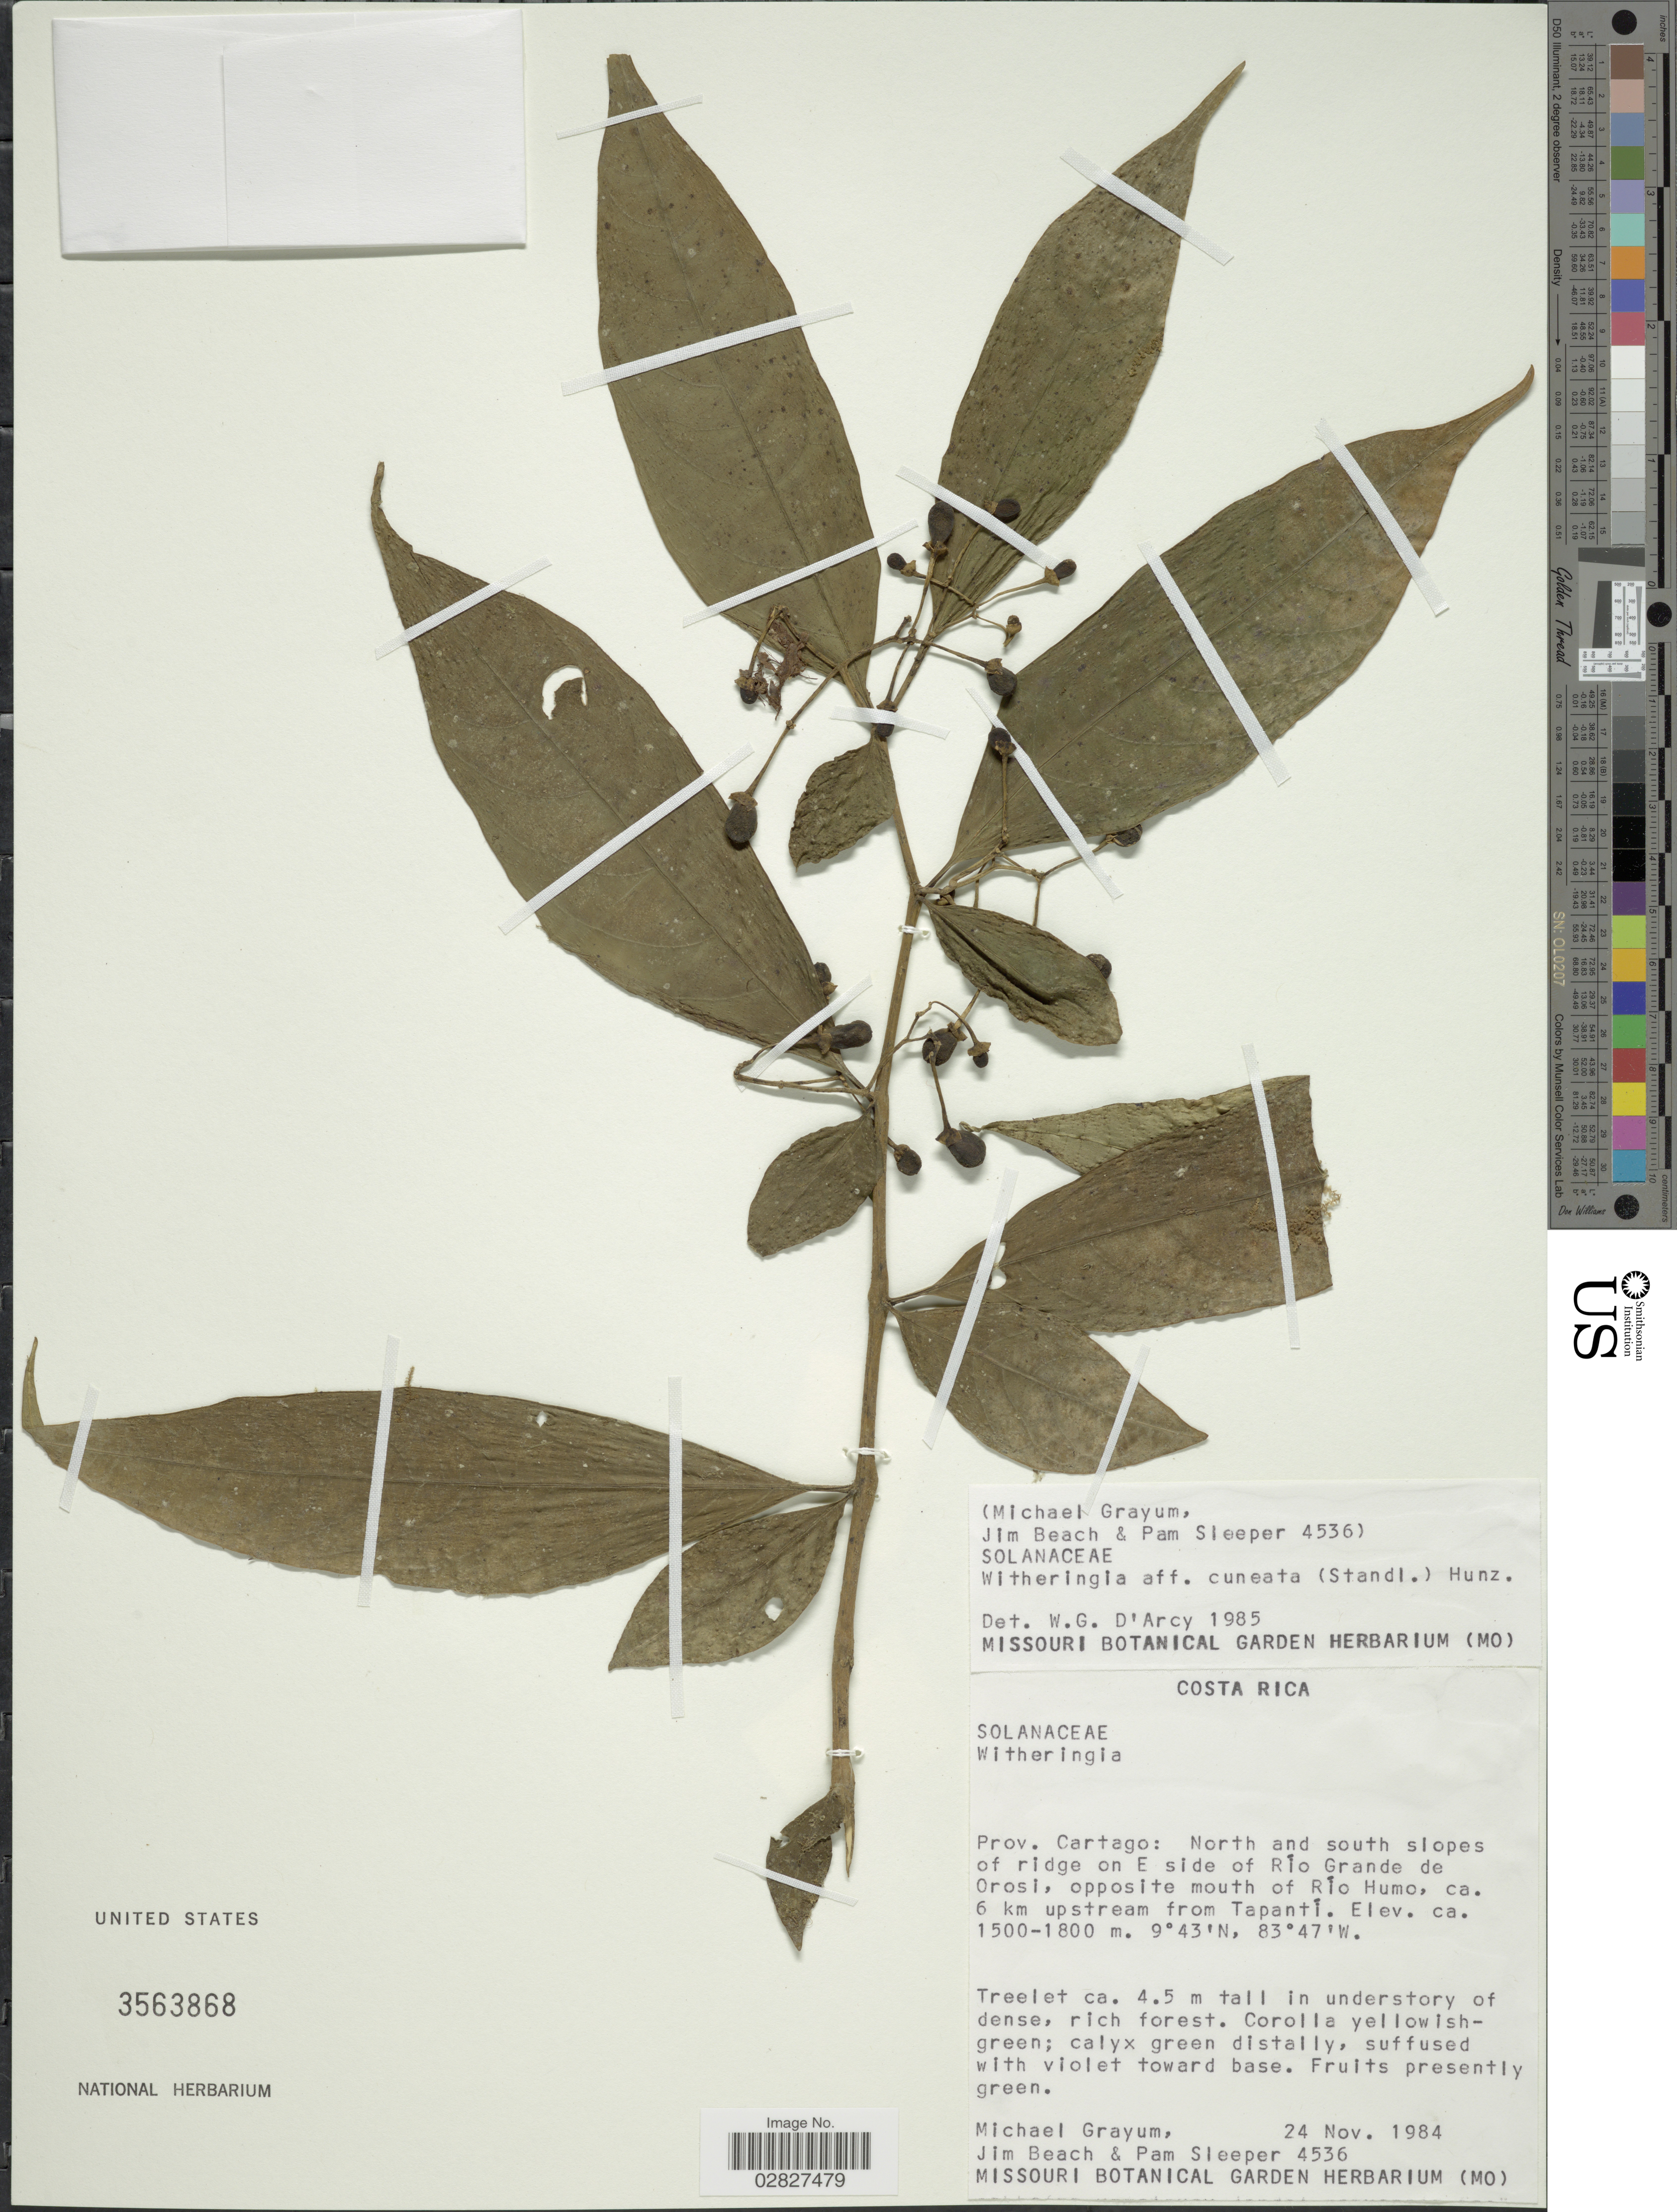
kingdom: Plantae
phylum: Tracheophyta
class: Magnoliopsida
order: Solanales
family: Solanaceae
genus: Witheringia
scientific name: Witheringia cuneata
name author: (Standl.) Hunz.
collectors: M. H. Grayum, J. Beach & P. Sleeper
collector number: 4536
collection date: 1984-11-24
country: Costa Rica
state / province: Cartago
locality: North and south slopes of ridge on E side of Río Grande de Orosi, opposite mouth of Río Humo, ca. 6 km upstream from Tapanti.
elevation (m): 1500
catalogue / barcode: US 3563868